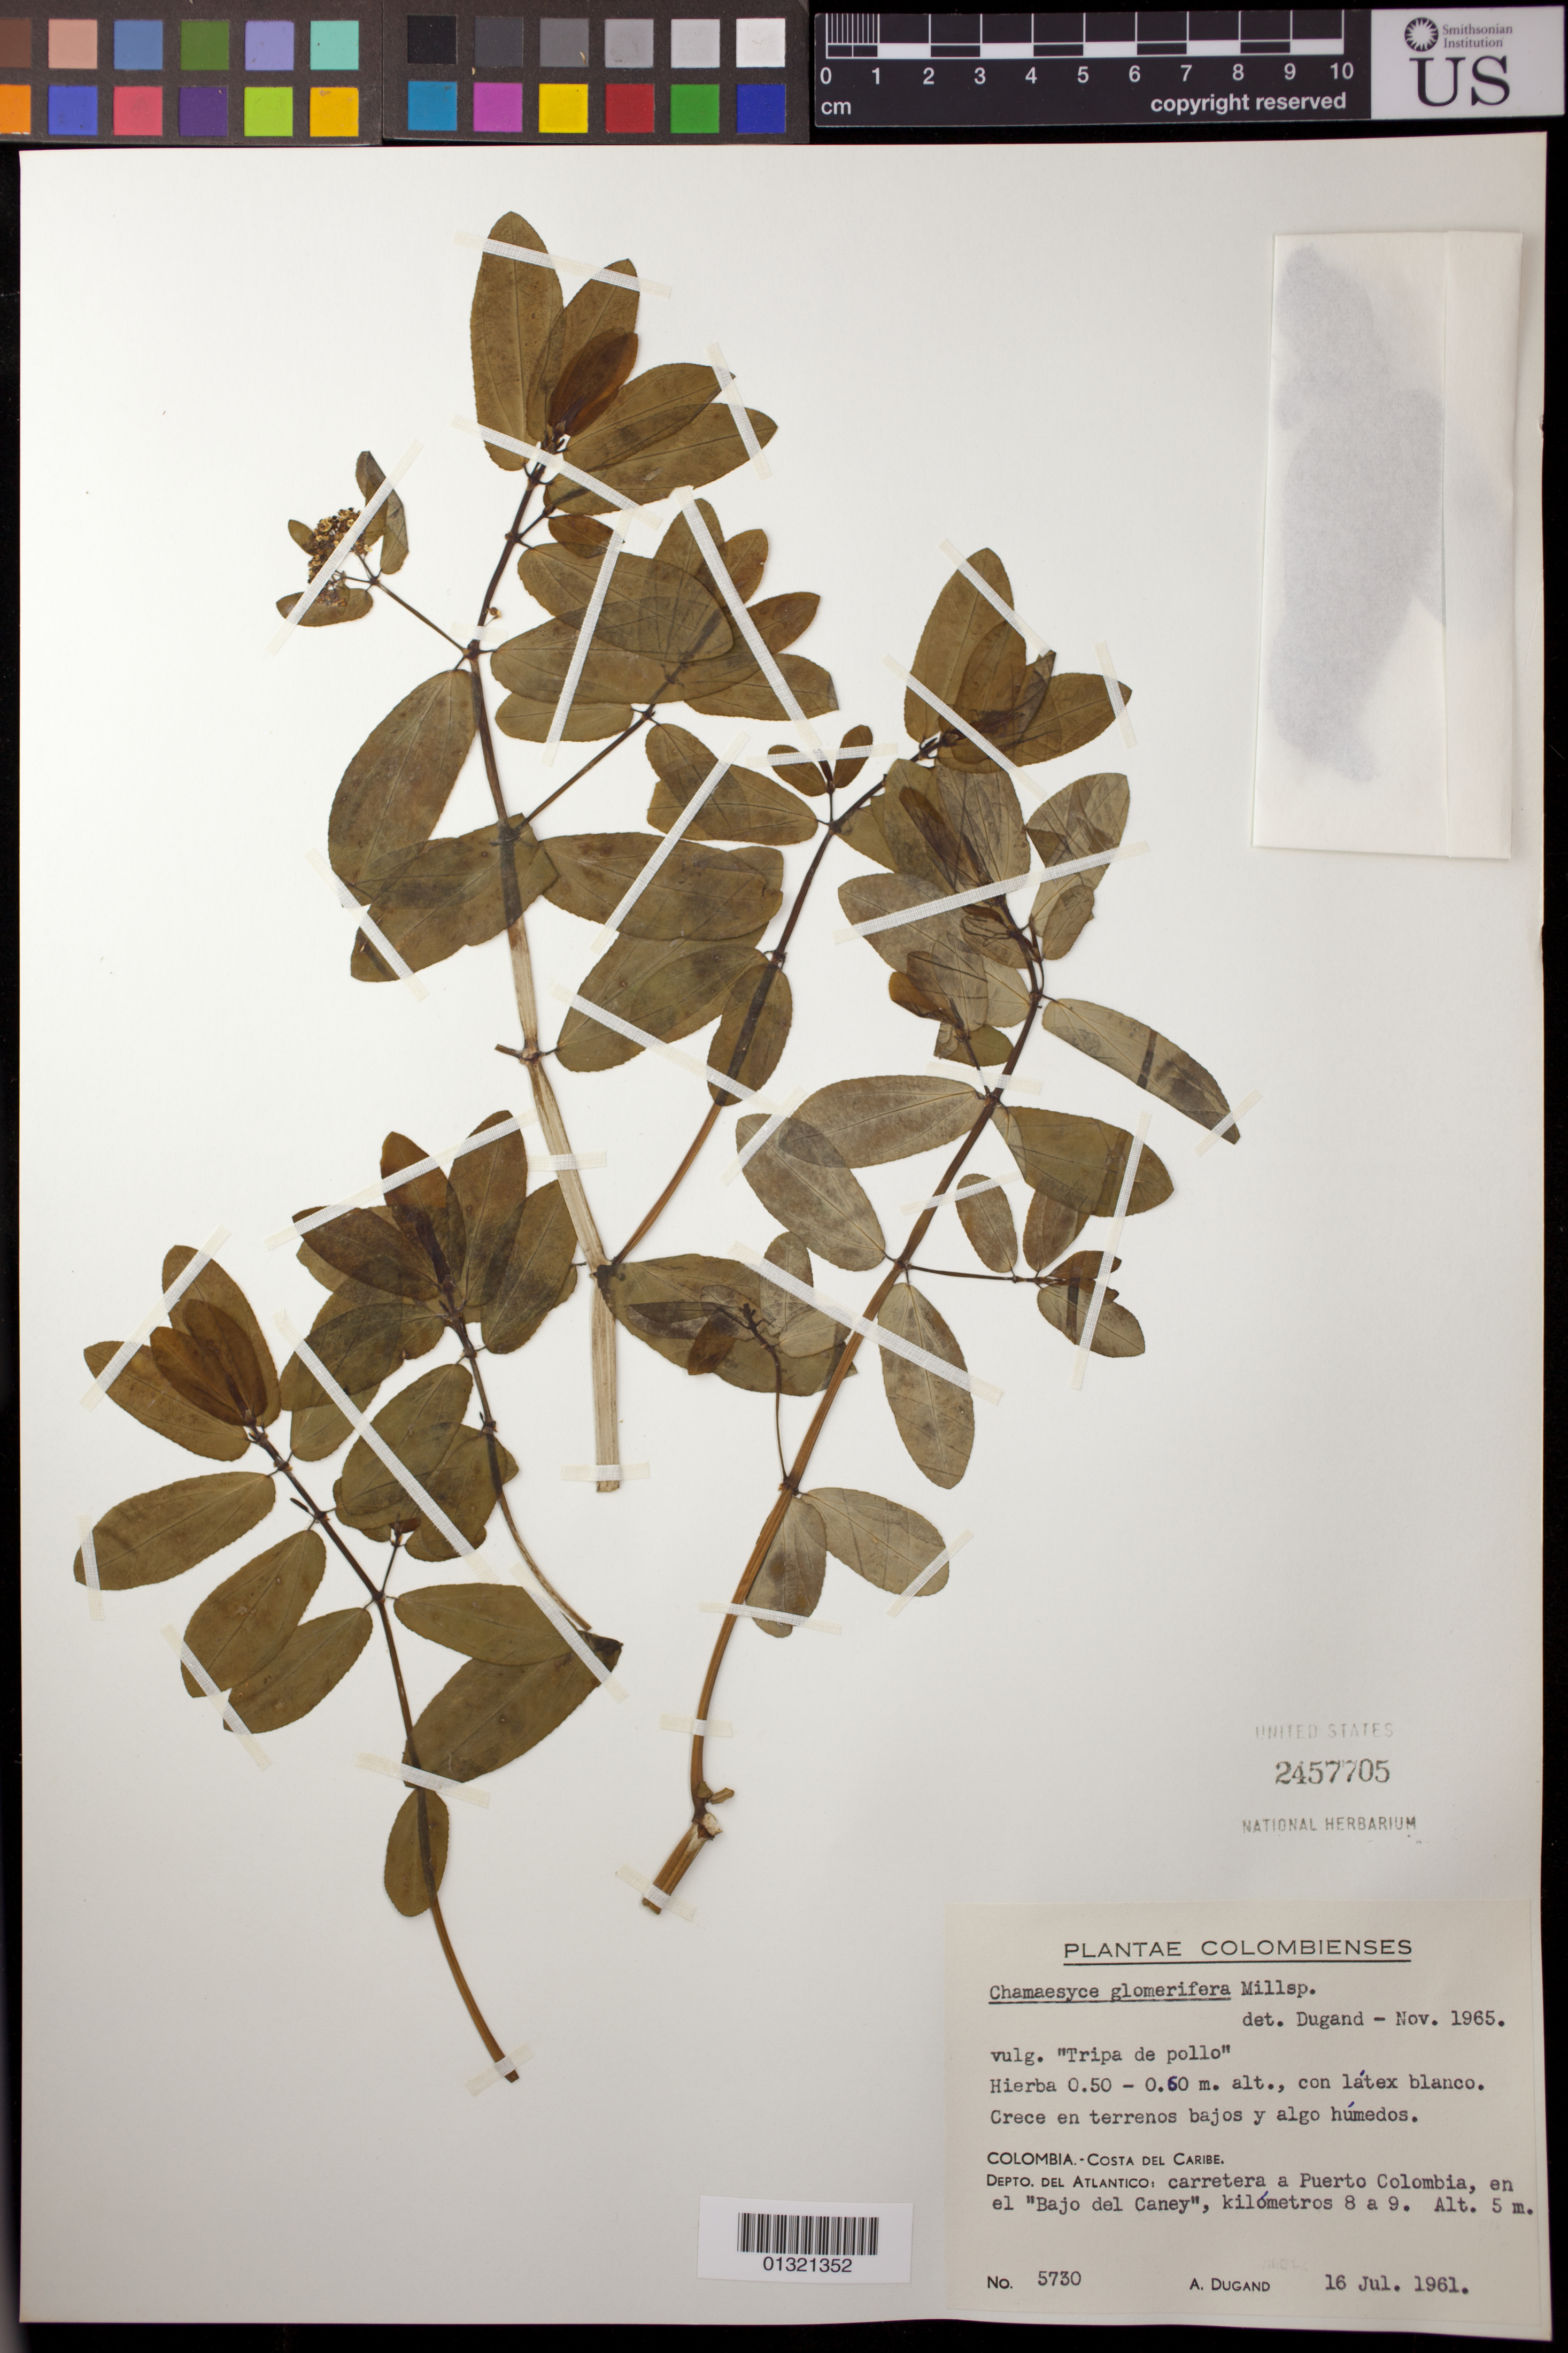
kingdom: Plantae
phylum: Tracheophyta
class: Magnoliopsida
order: Malpighiales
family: Euphorbiaceae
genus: Euphorbia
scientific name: Euphorbia hypericifolia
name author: L.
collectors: A. Dugand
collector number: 5730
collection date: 1961-07-16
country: Colombia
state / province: Atlántico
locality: Costa del Caribe.; Carretera a Puerto Colombia, en el “Bajo del Caney”, kilometros 8 a 9.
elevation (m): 5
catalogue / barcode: US 2457705